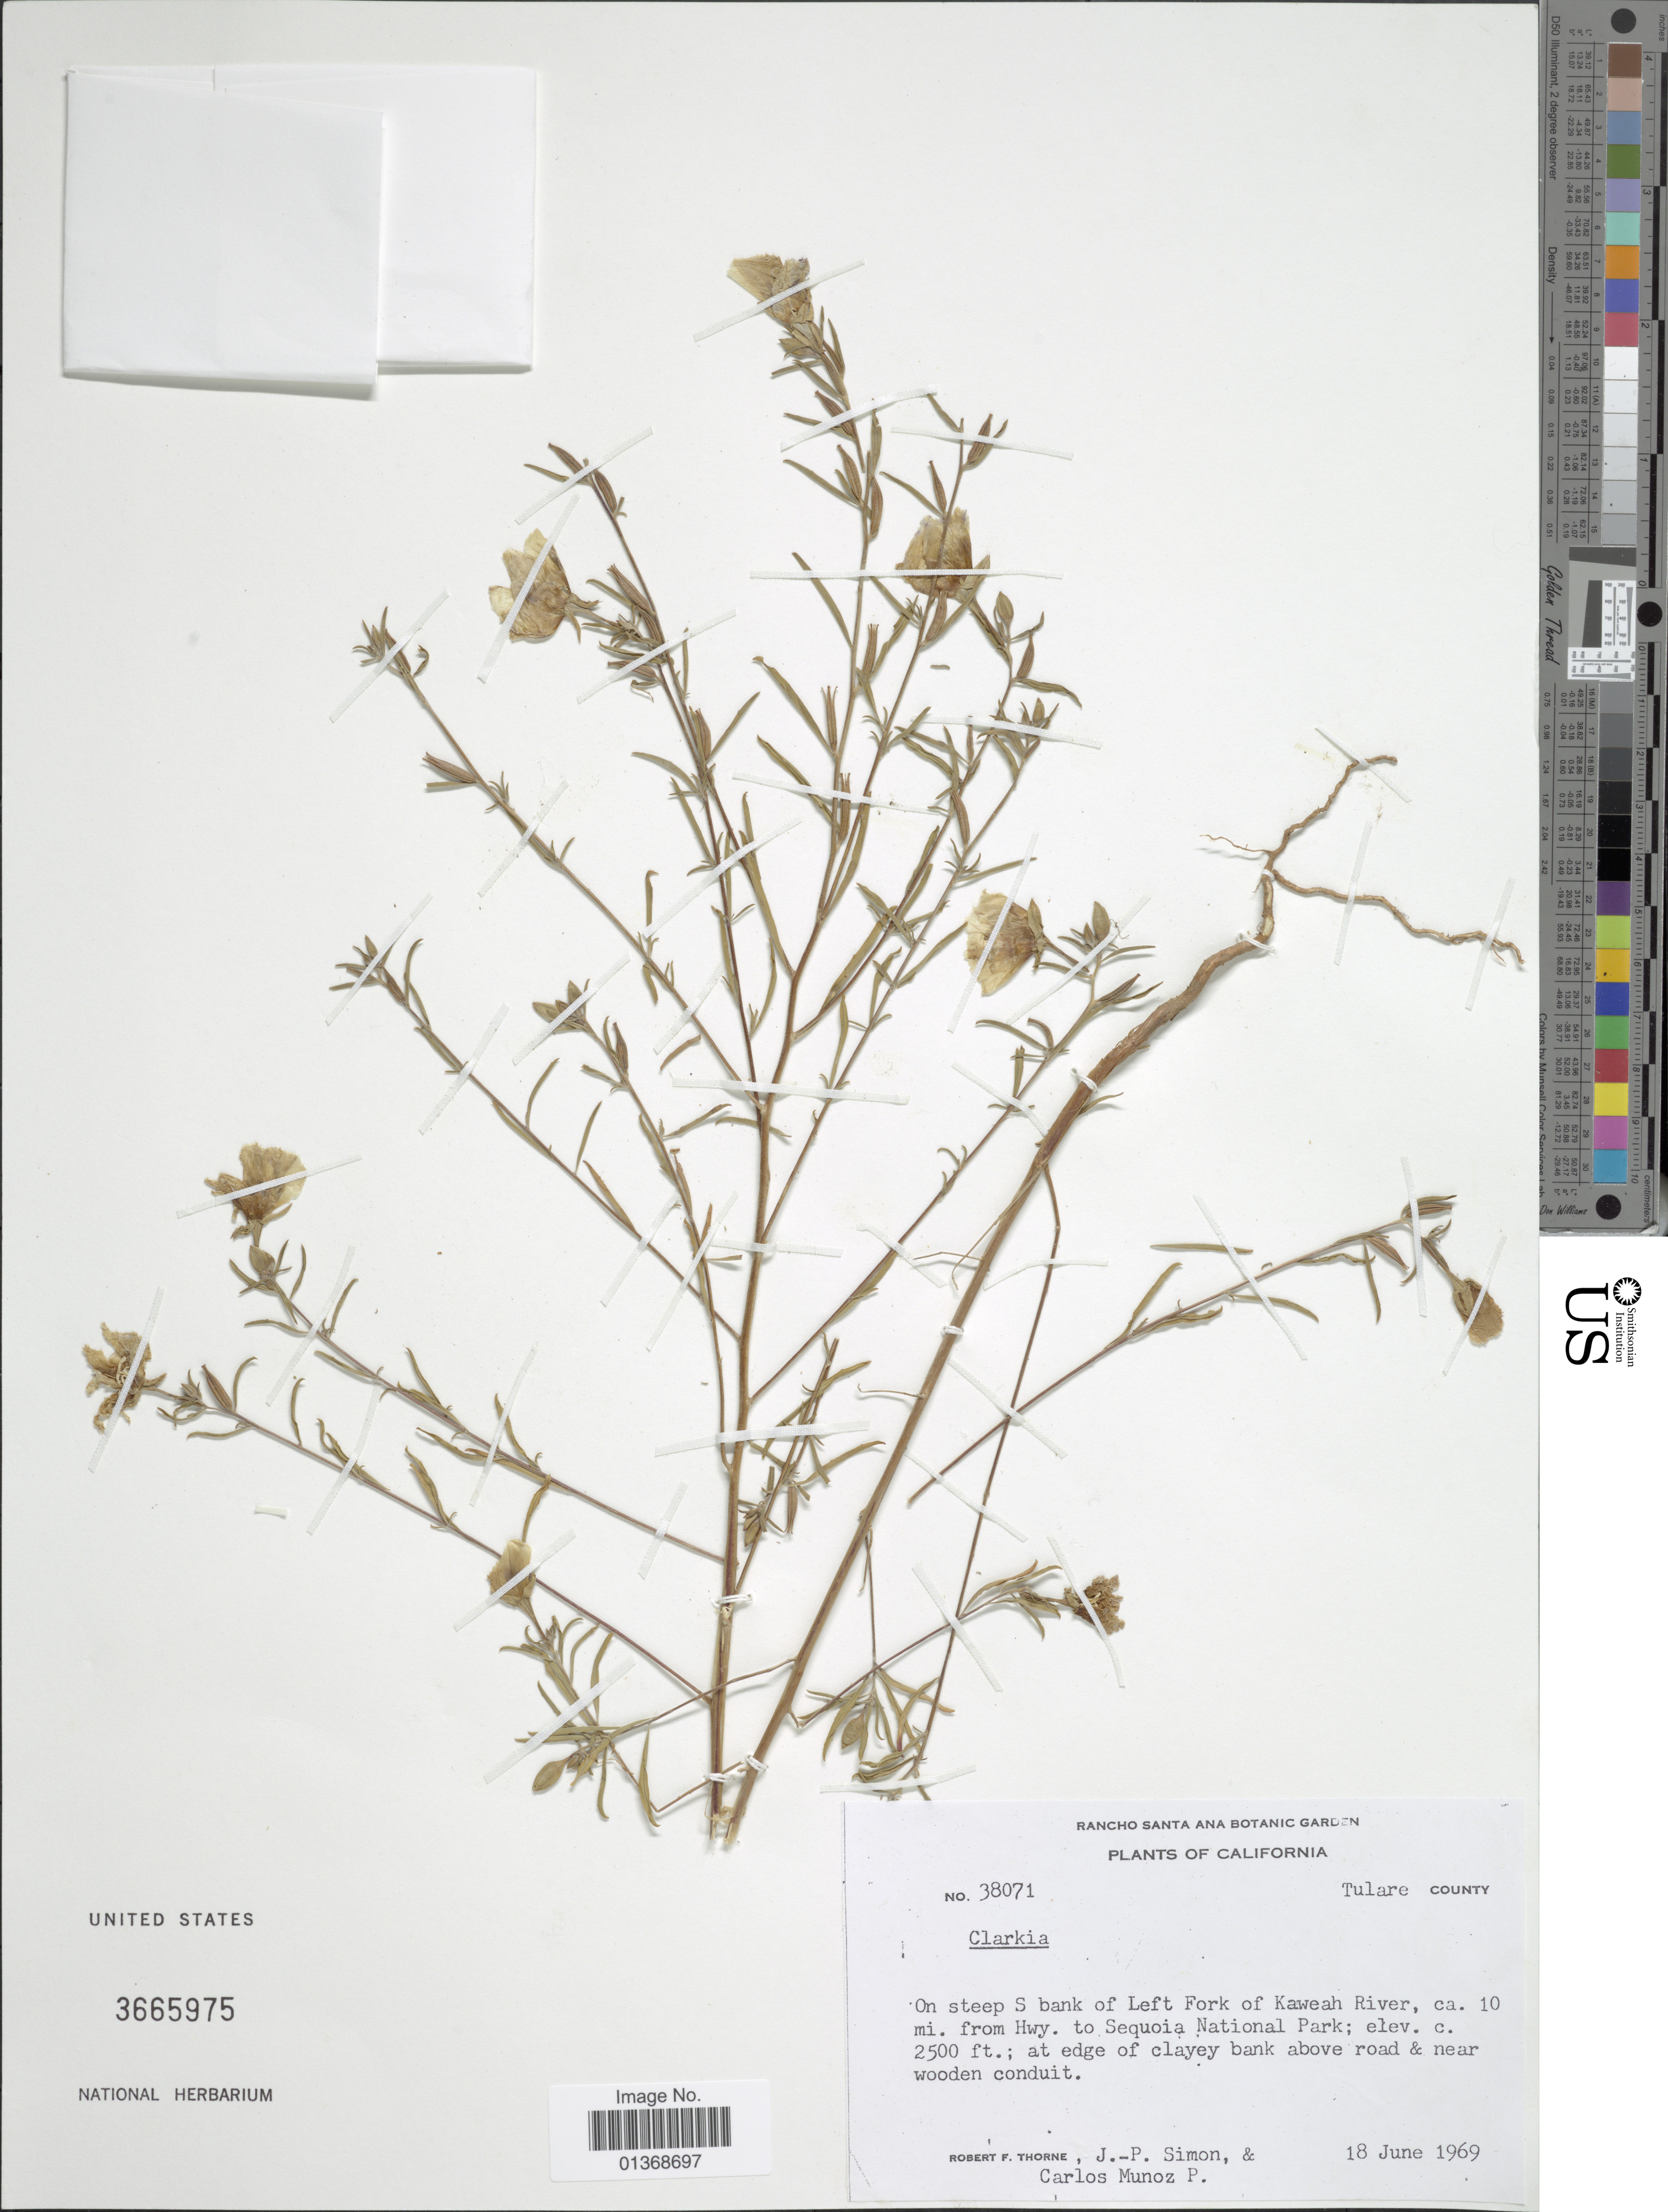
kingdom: Plantae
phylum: Tracheophyta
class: Magnoliopsida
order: Myrtales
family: Onagraceae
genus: Clarkia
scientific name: Clarkia sp.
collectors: R. F. Thorne, J.-P. Simon & C. Munoz P.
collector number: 38071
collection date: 1969-06-18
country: United States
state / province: California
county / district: Tulare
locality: Tulare County, On steep S bank of Left Fork of Kaweah River, ca. 10 mi. from Hwy. to Sequoia National Park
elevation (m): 762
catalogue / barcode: US 3665975